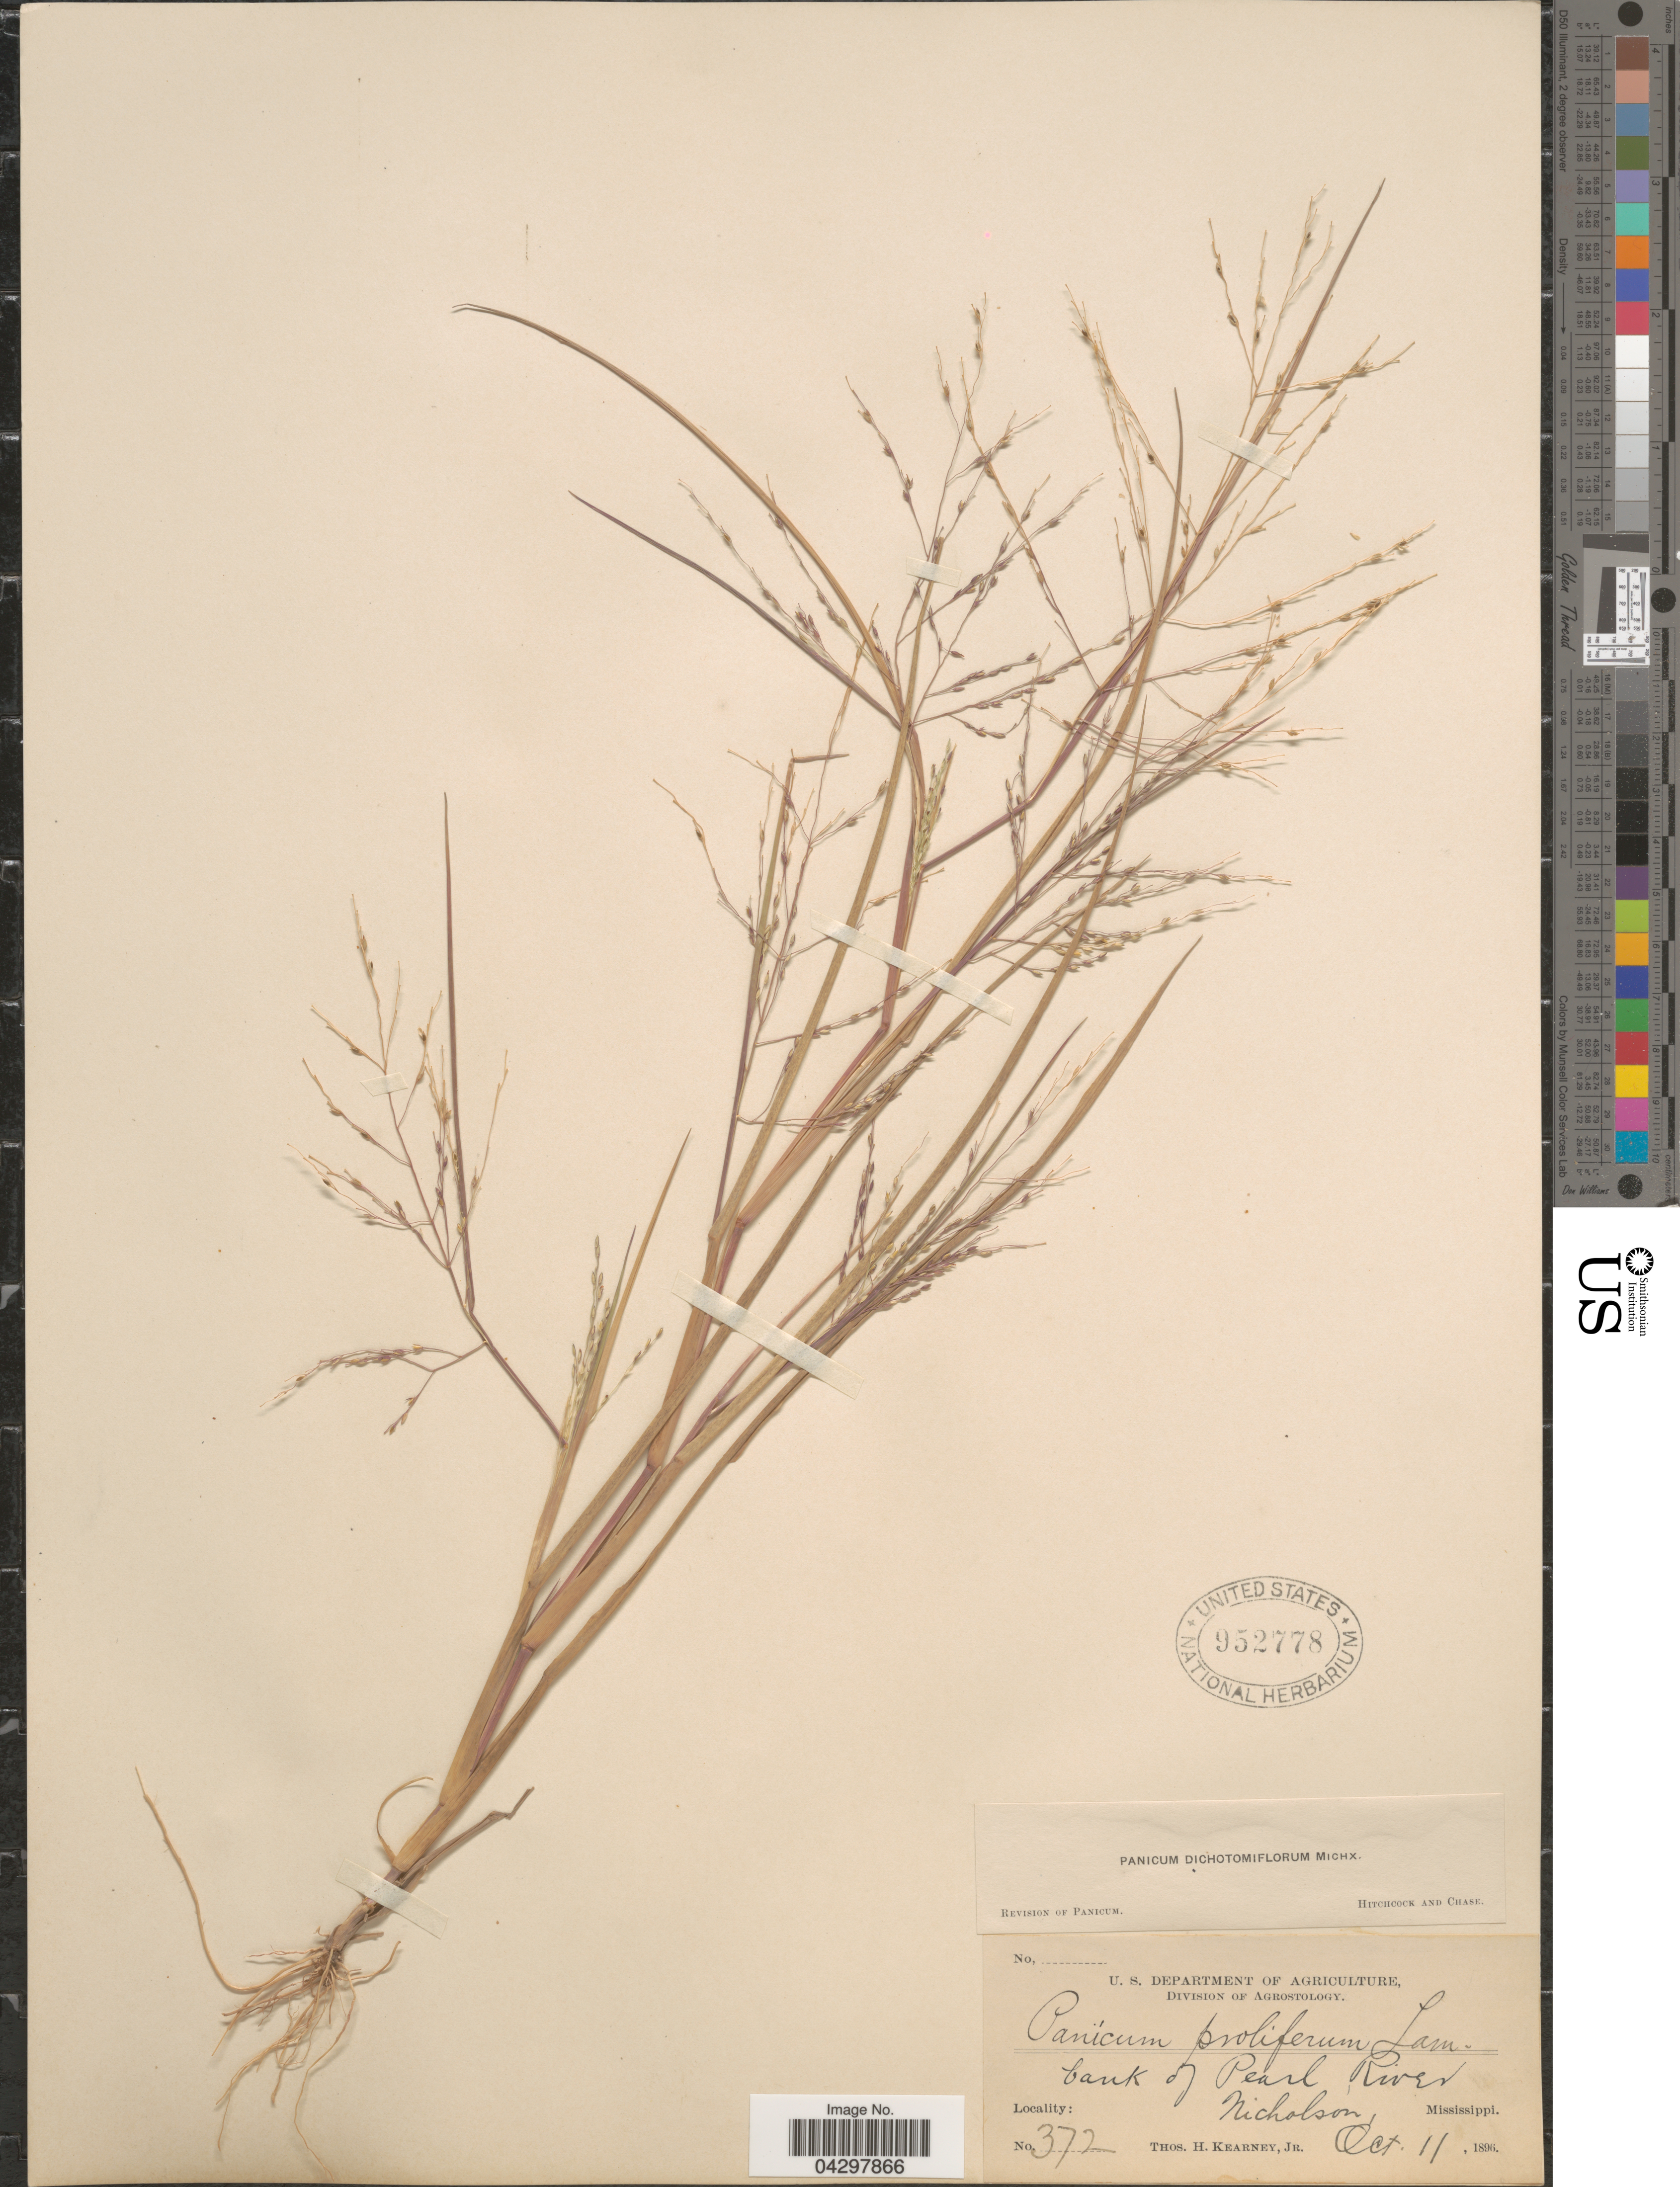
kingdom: Plantae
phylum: Tracheophyta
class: Liliopsida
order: Poales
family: Poaceae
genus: Panicum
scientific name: Panicum dichotomiflorum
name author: Michx.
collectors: T. H. Kearney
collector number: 372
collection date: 1896-10-11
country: United States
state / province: Mississippi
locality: Bank of Pearl River. Nicholson.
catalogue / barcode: US 952778